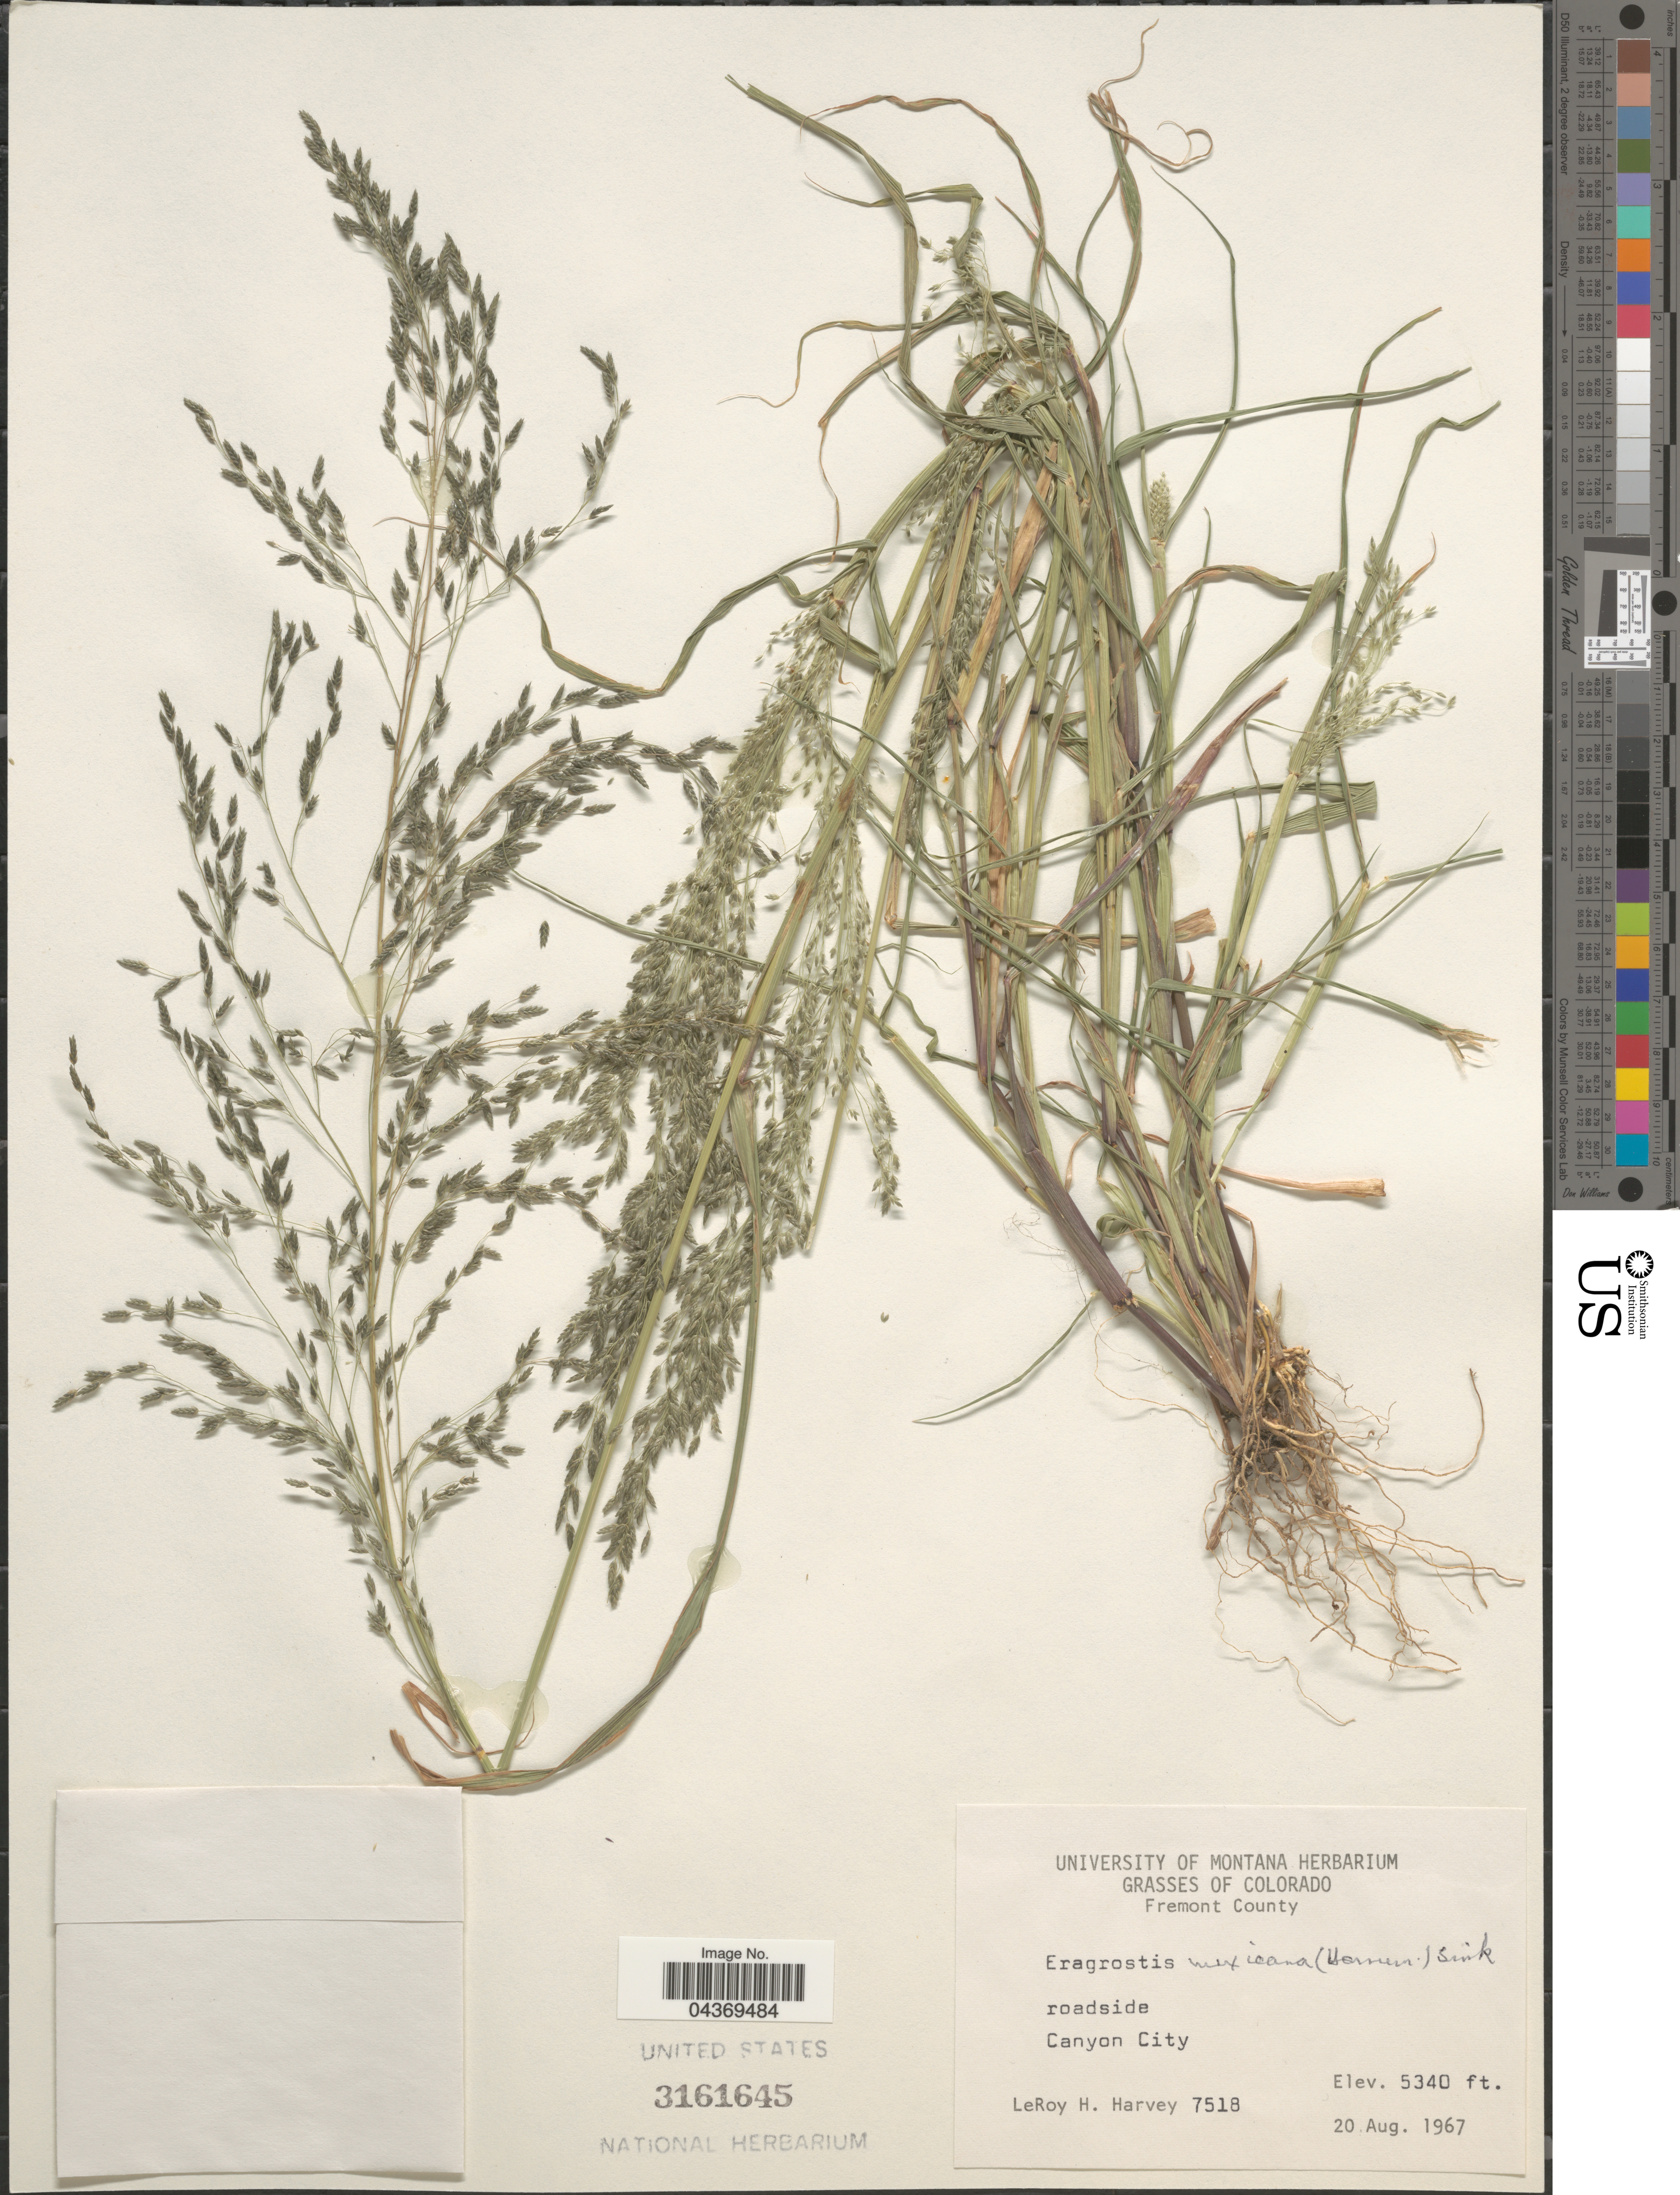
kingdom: Plantae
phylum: Tracheophyta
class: Liliopsida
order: Poales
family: Poaceae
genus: Eragrostis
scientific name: Eragrostis mexicana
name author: (Hornem.) Link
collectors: L. H. Harvey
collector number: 7518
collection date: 1967-08-20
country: United States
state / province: Colorado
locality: Fremont County. Canyon City.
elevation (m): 1628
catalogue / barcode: US 3161645